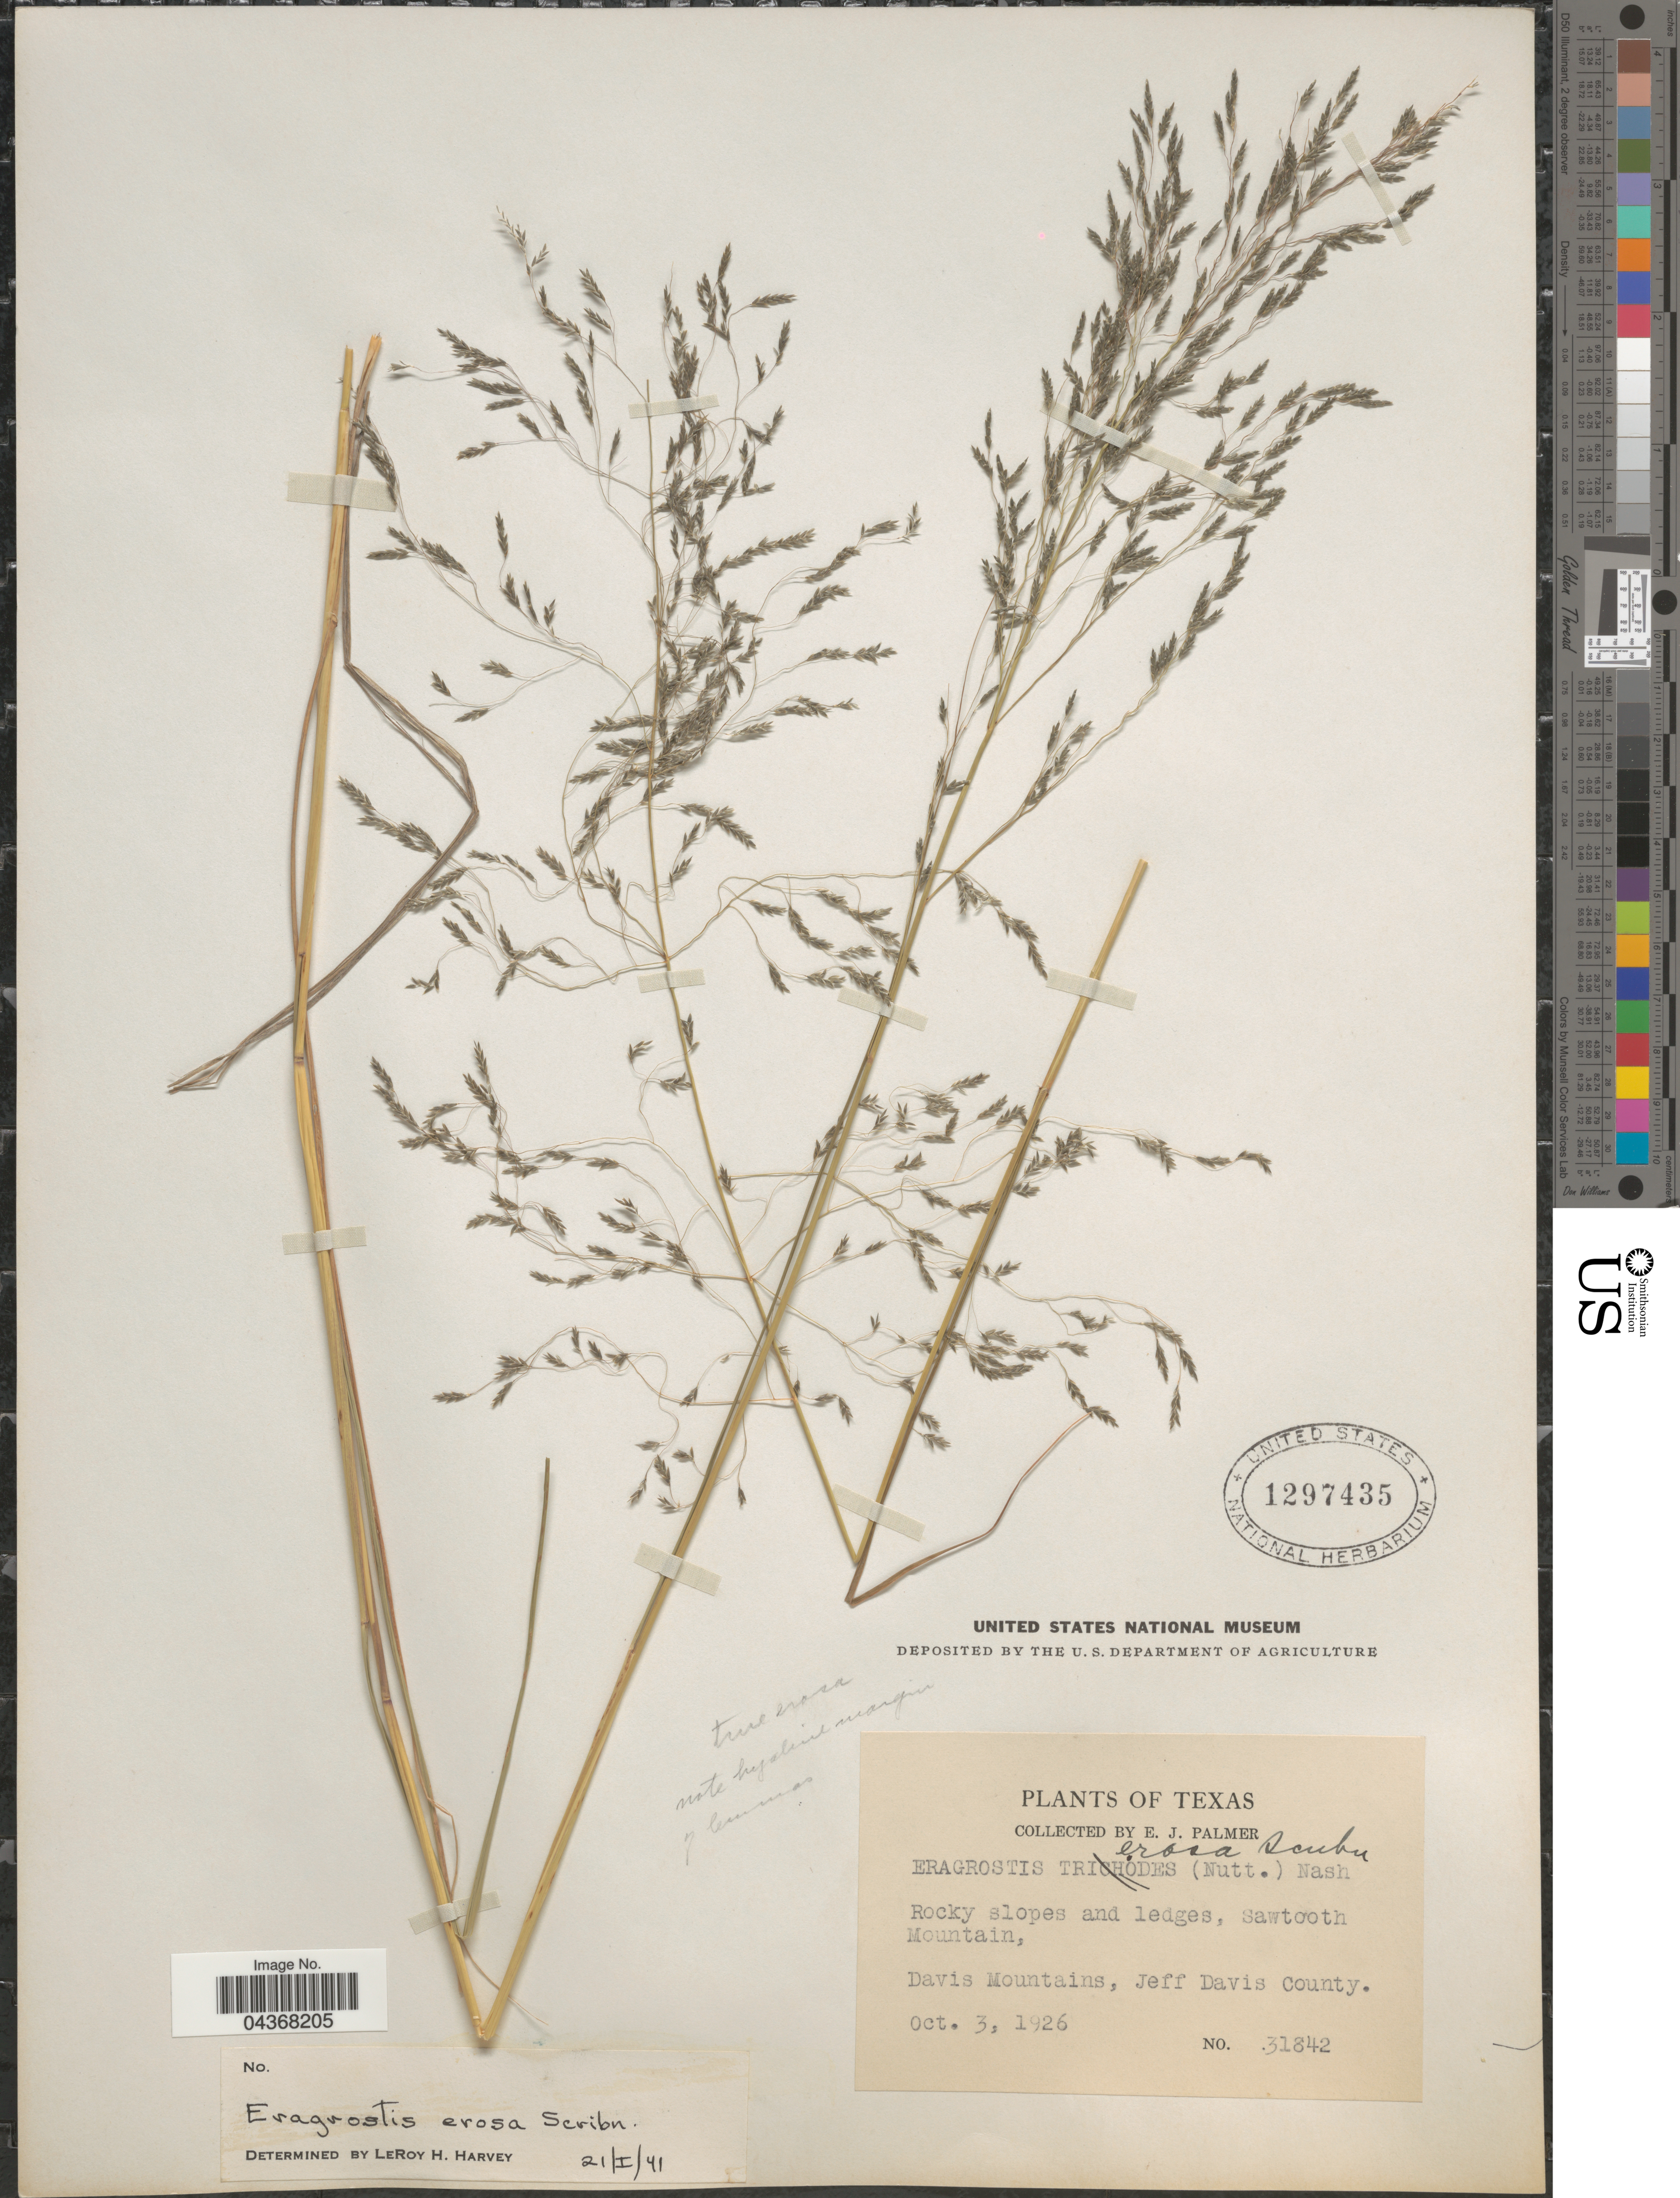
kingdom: Plantae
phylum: Tracheophyta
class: Liliopsida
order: Poales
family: Poaceae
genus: Eragrostis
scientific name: Eragrostis erosa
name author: Scribn. ex W.J. Beal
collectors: E. J. Palmer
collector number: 31842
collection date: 1926-10-03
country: United States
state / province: Texas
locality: Rocky slopes and ledges, Sawtooth Mountain, Davis Mountains, Jeff Davis County.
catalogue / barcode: US 1297435